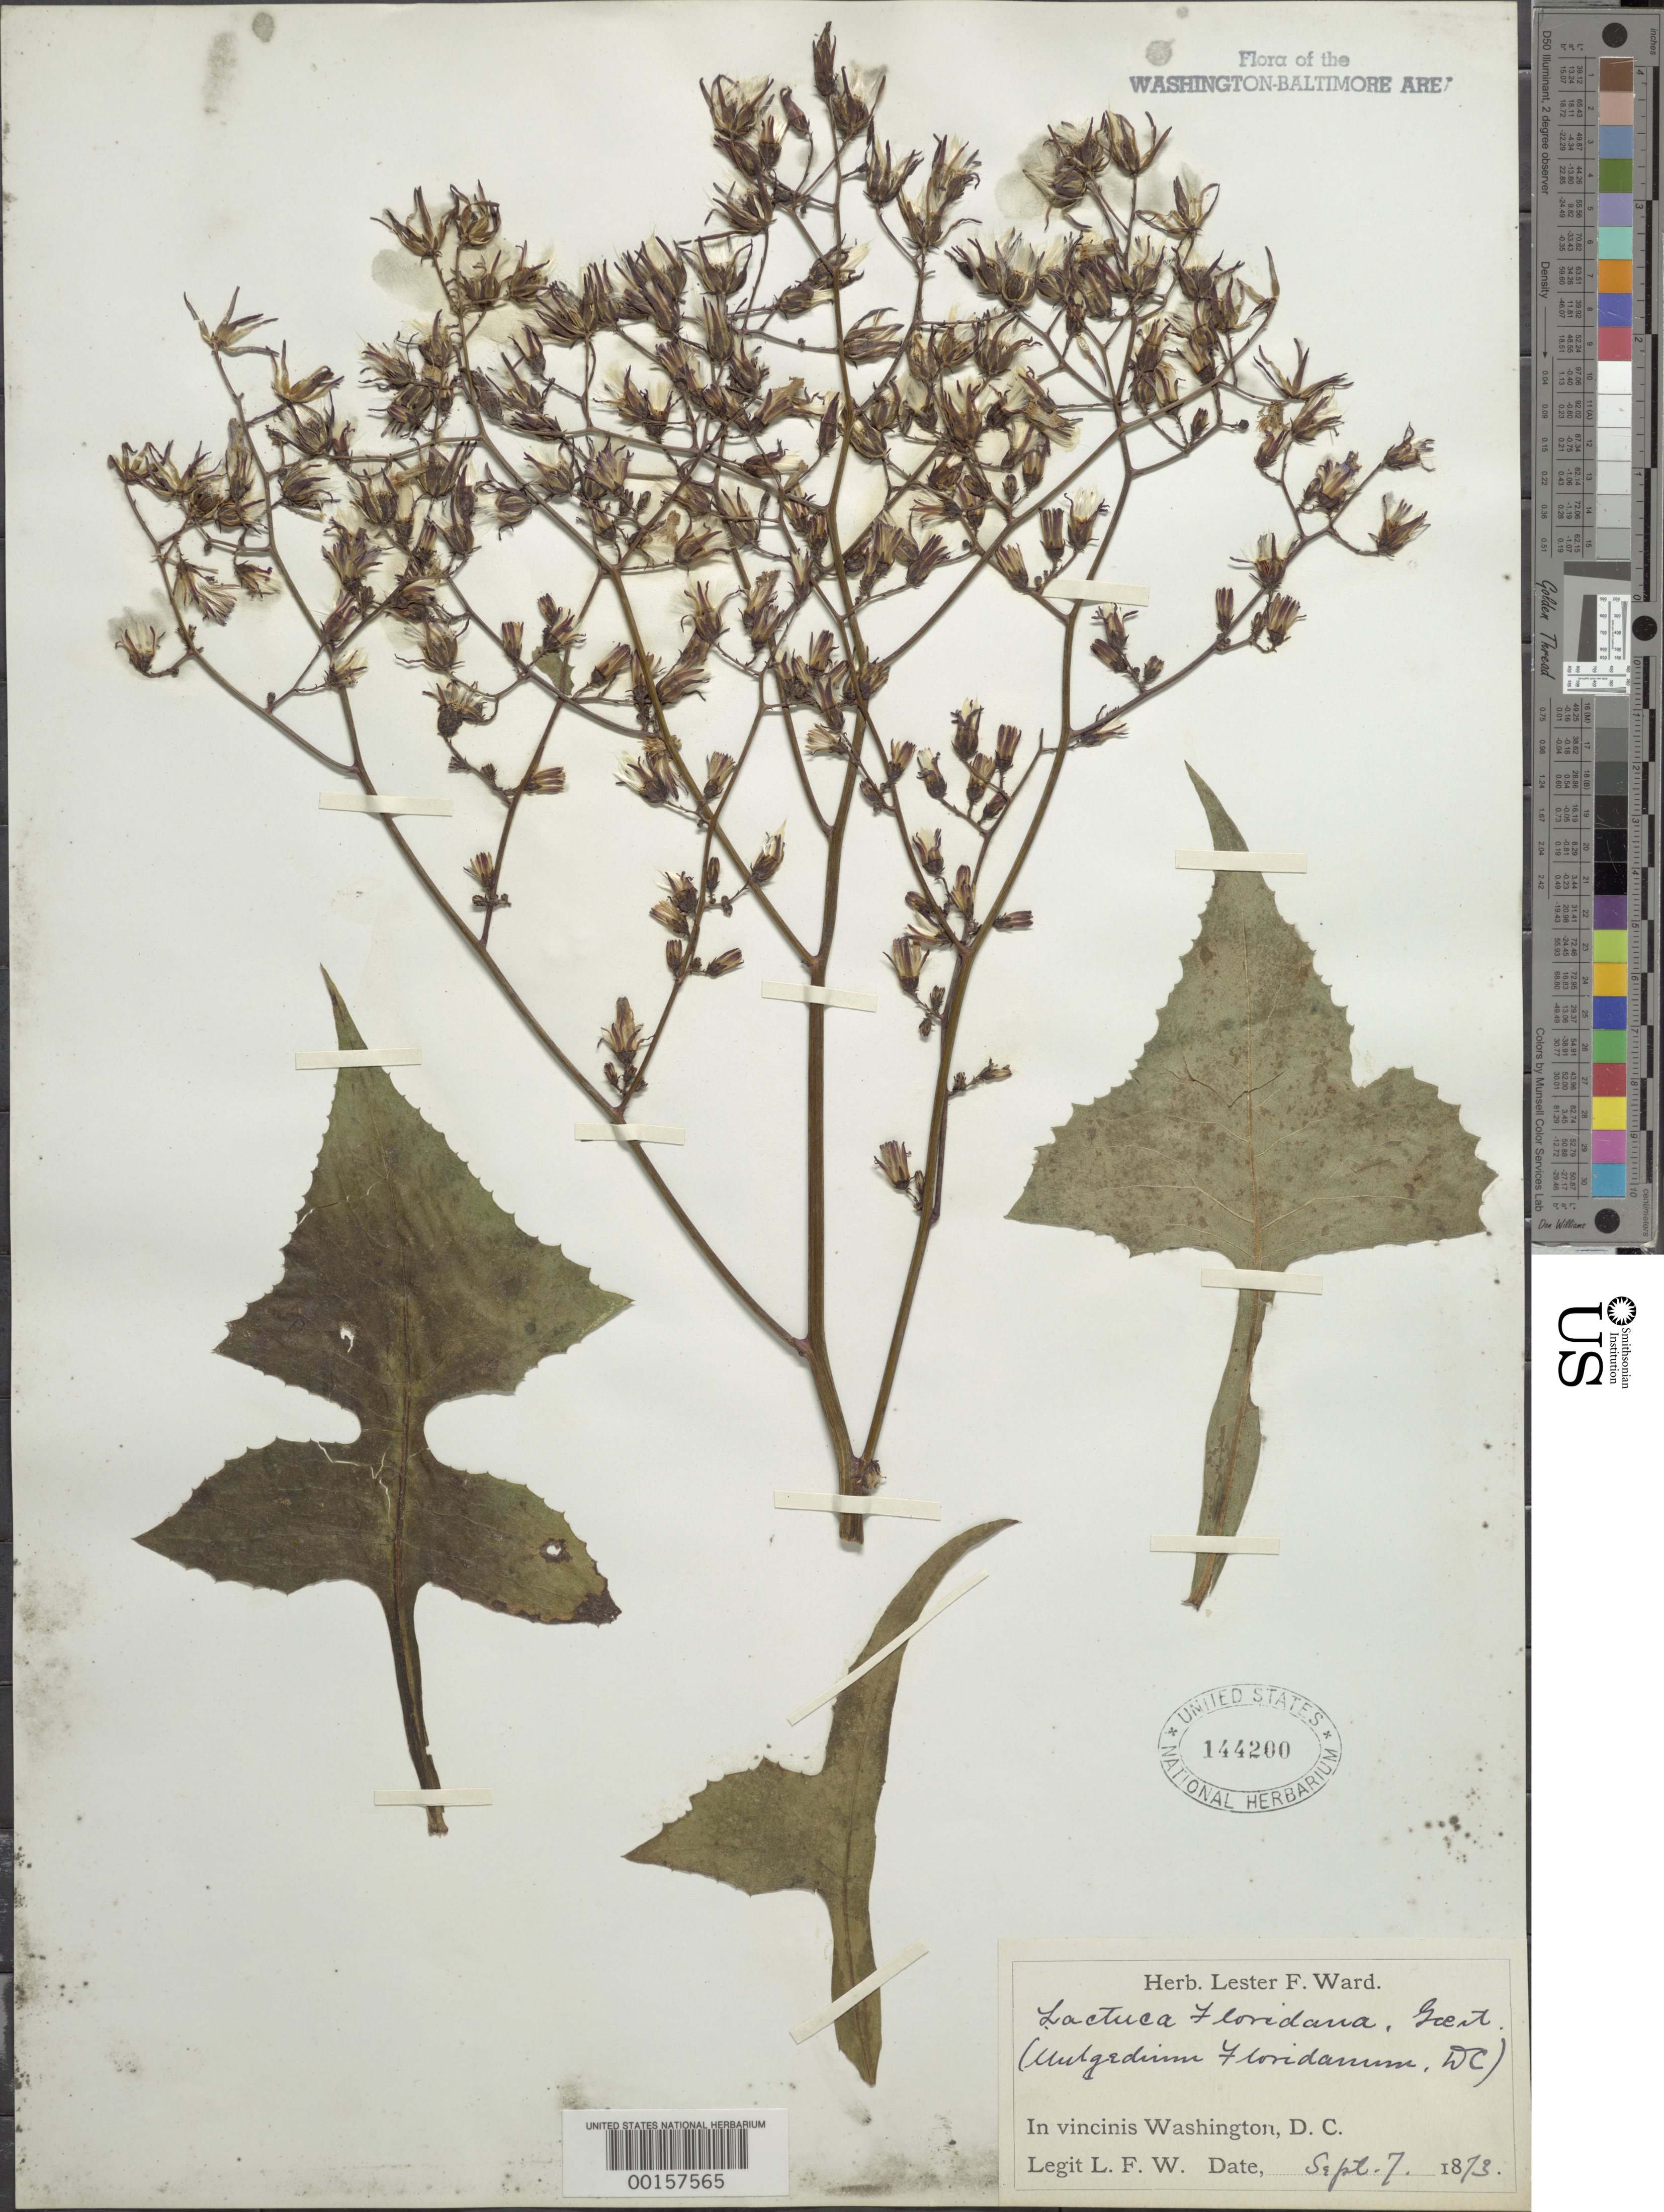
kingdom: Plantae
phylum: Tracheophyta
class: Magnoliopsida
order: Asterales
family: Asteraceae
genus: Lactuca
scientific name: Lactuca floridana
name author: (L.) Gaertn.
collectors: L. F. Ward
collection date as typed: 07 Sep 1873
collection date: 1873-09-07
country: United States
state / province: District of Columbia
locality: DC vicinity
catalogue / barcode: US 144200